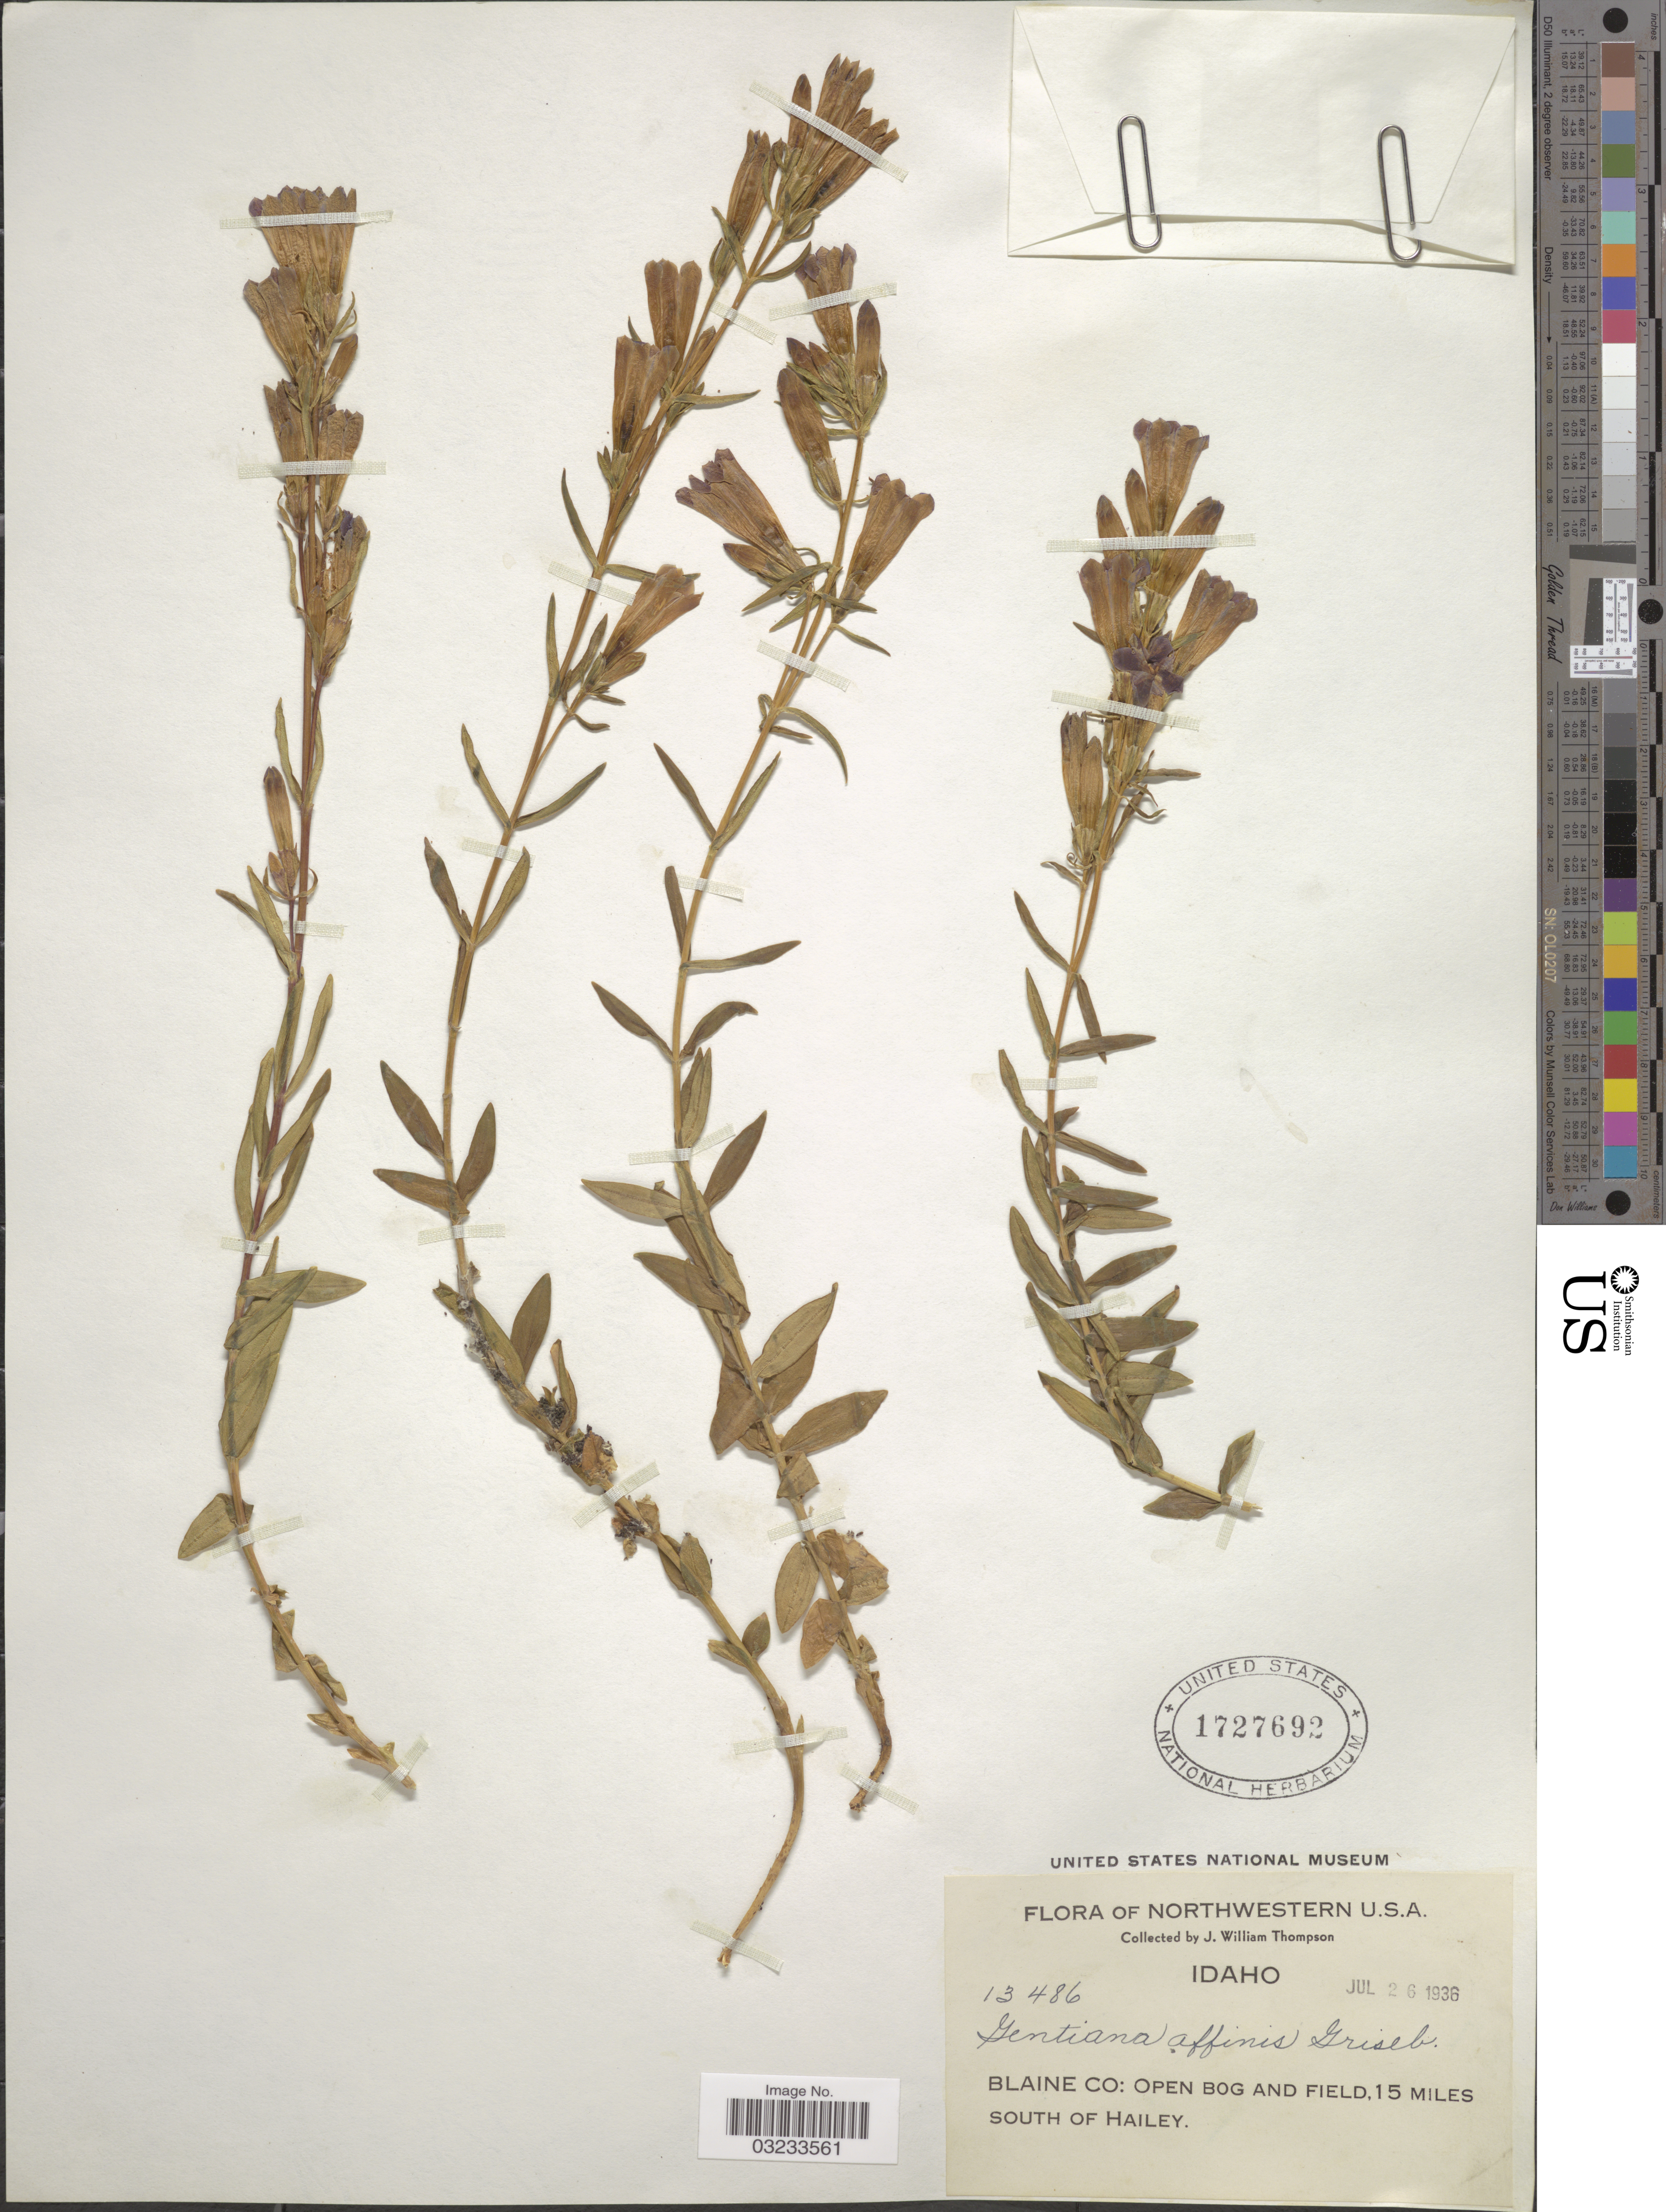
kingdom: Plantae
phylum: Tracheophyta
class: Magnoliopsida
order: Gentianales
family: Gentianaceae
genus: Gentiana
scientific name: Gentiana affinis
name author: Griseb.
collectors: J. W. Thompson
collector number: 13486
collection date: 1936-07-26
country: United States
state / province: Idaho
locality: Northwestern U.S.A. Blaine Co: open bog and field, 15 miles south of Hailey.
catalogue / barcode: US 1727692